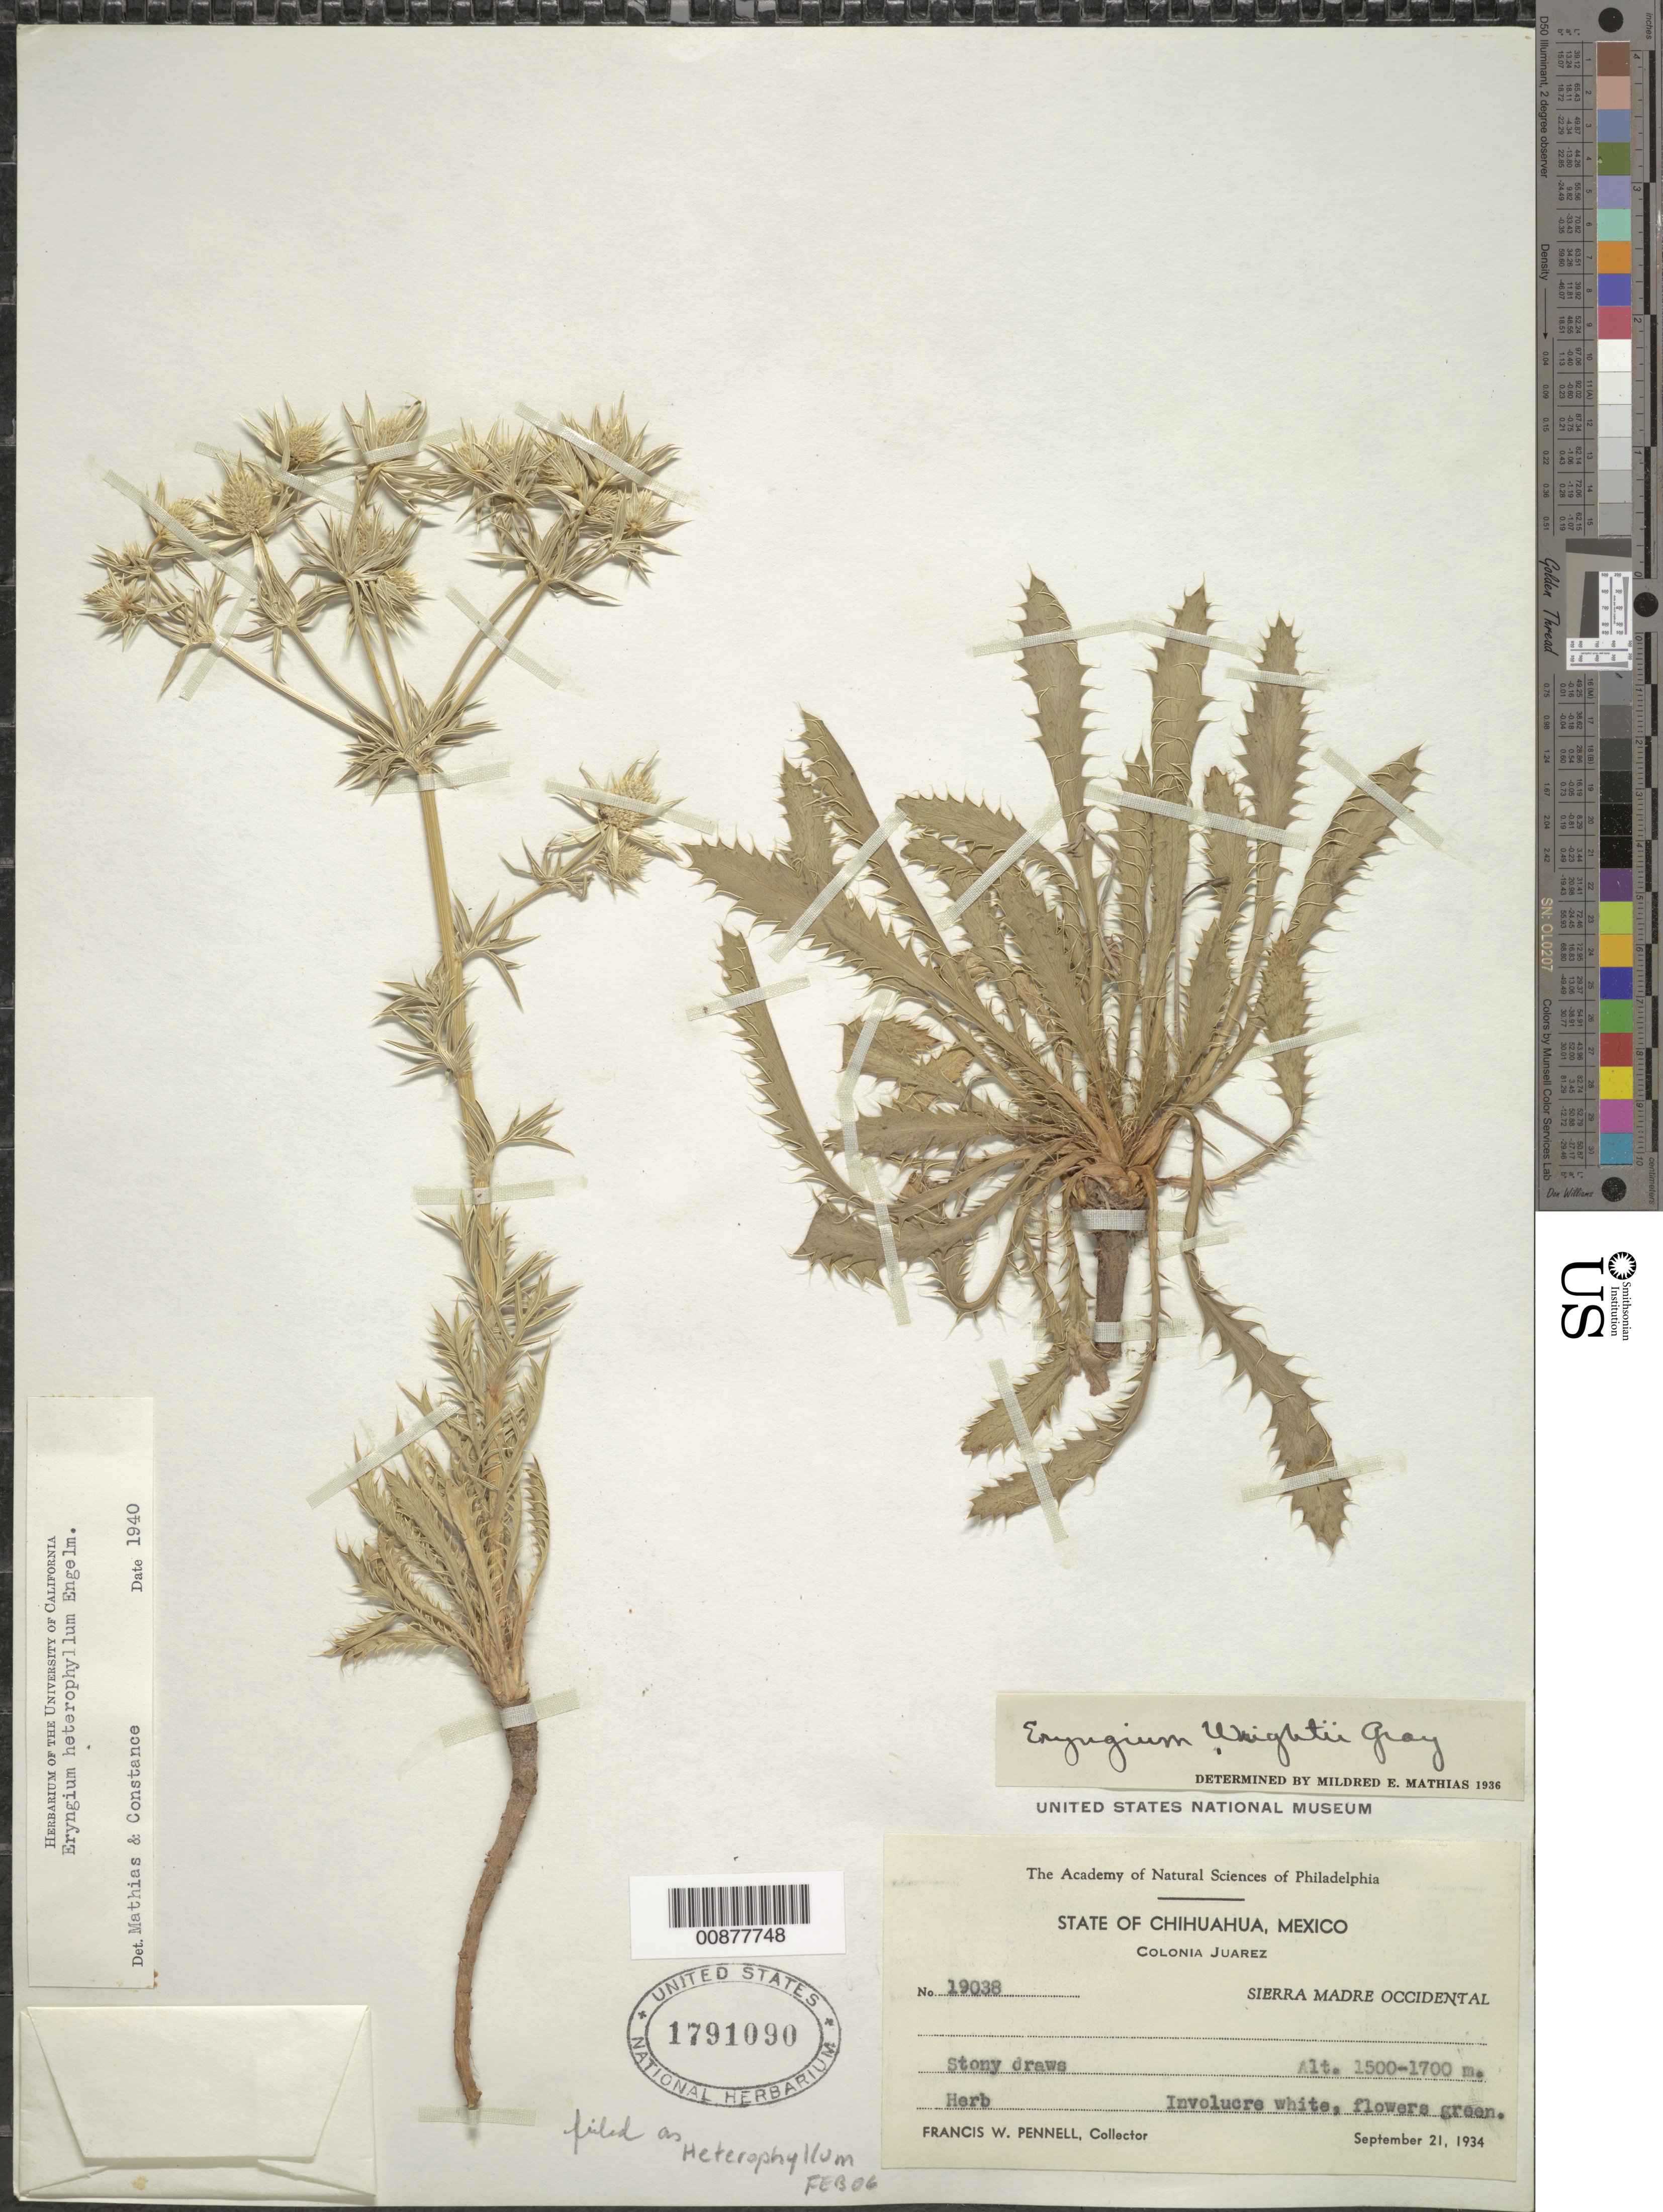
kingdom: Plantae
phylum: Tracheophyta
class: Magnoliopsida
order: Apiales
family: Apiaceae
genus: Eryngium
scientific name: Eryngium heterophyllum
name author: Engelm.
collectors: F. W. Pennell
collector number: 19038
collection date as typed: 21 Sep 1934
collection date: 1934-09-21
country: Mexico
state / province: Chihuahua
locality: Colonia Juárez, Sierra Madre Occidental, Chihuahua.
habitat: Stony draws.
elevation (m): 1700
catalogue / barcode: US 1791090